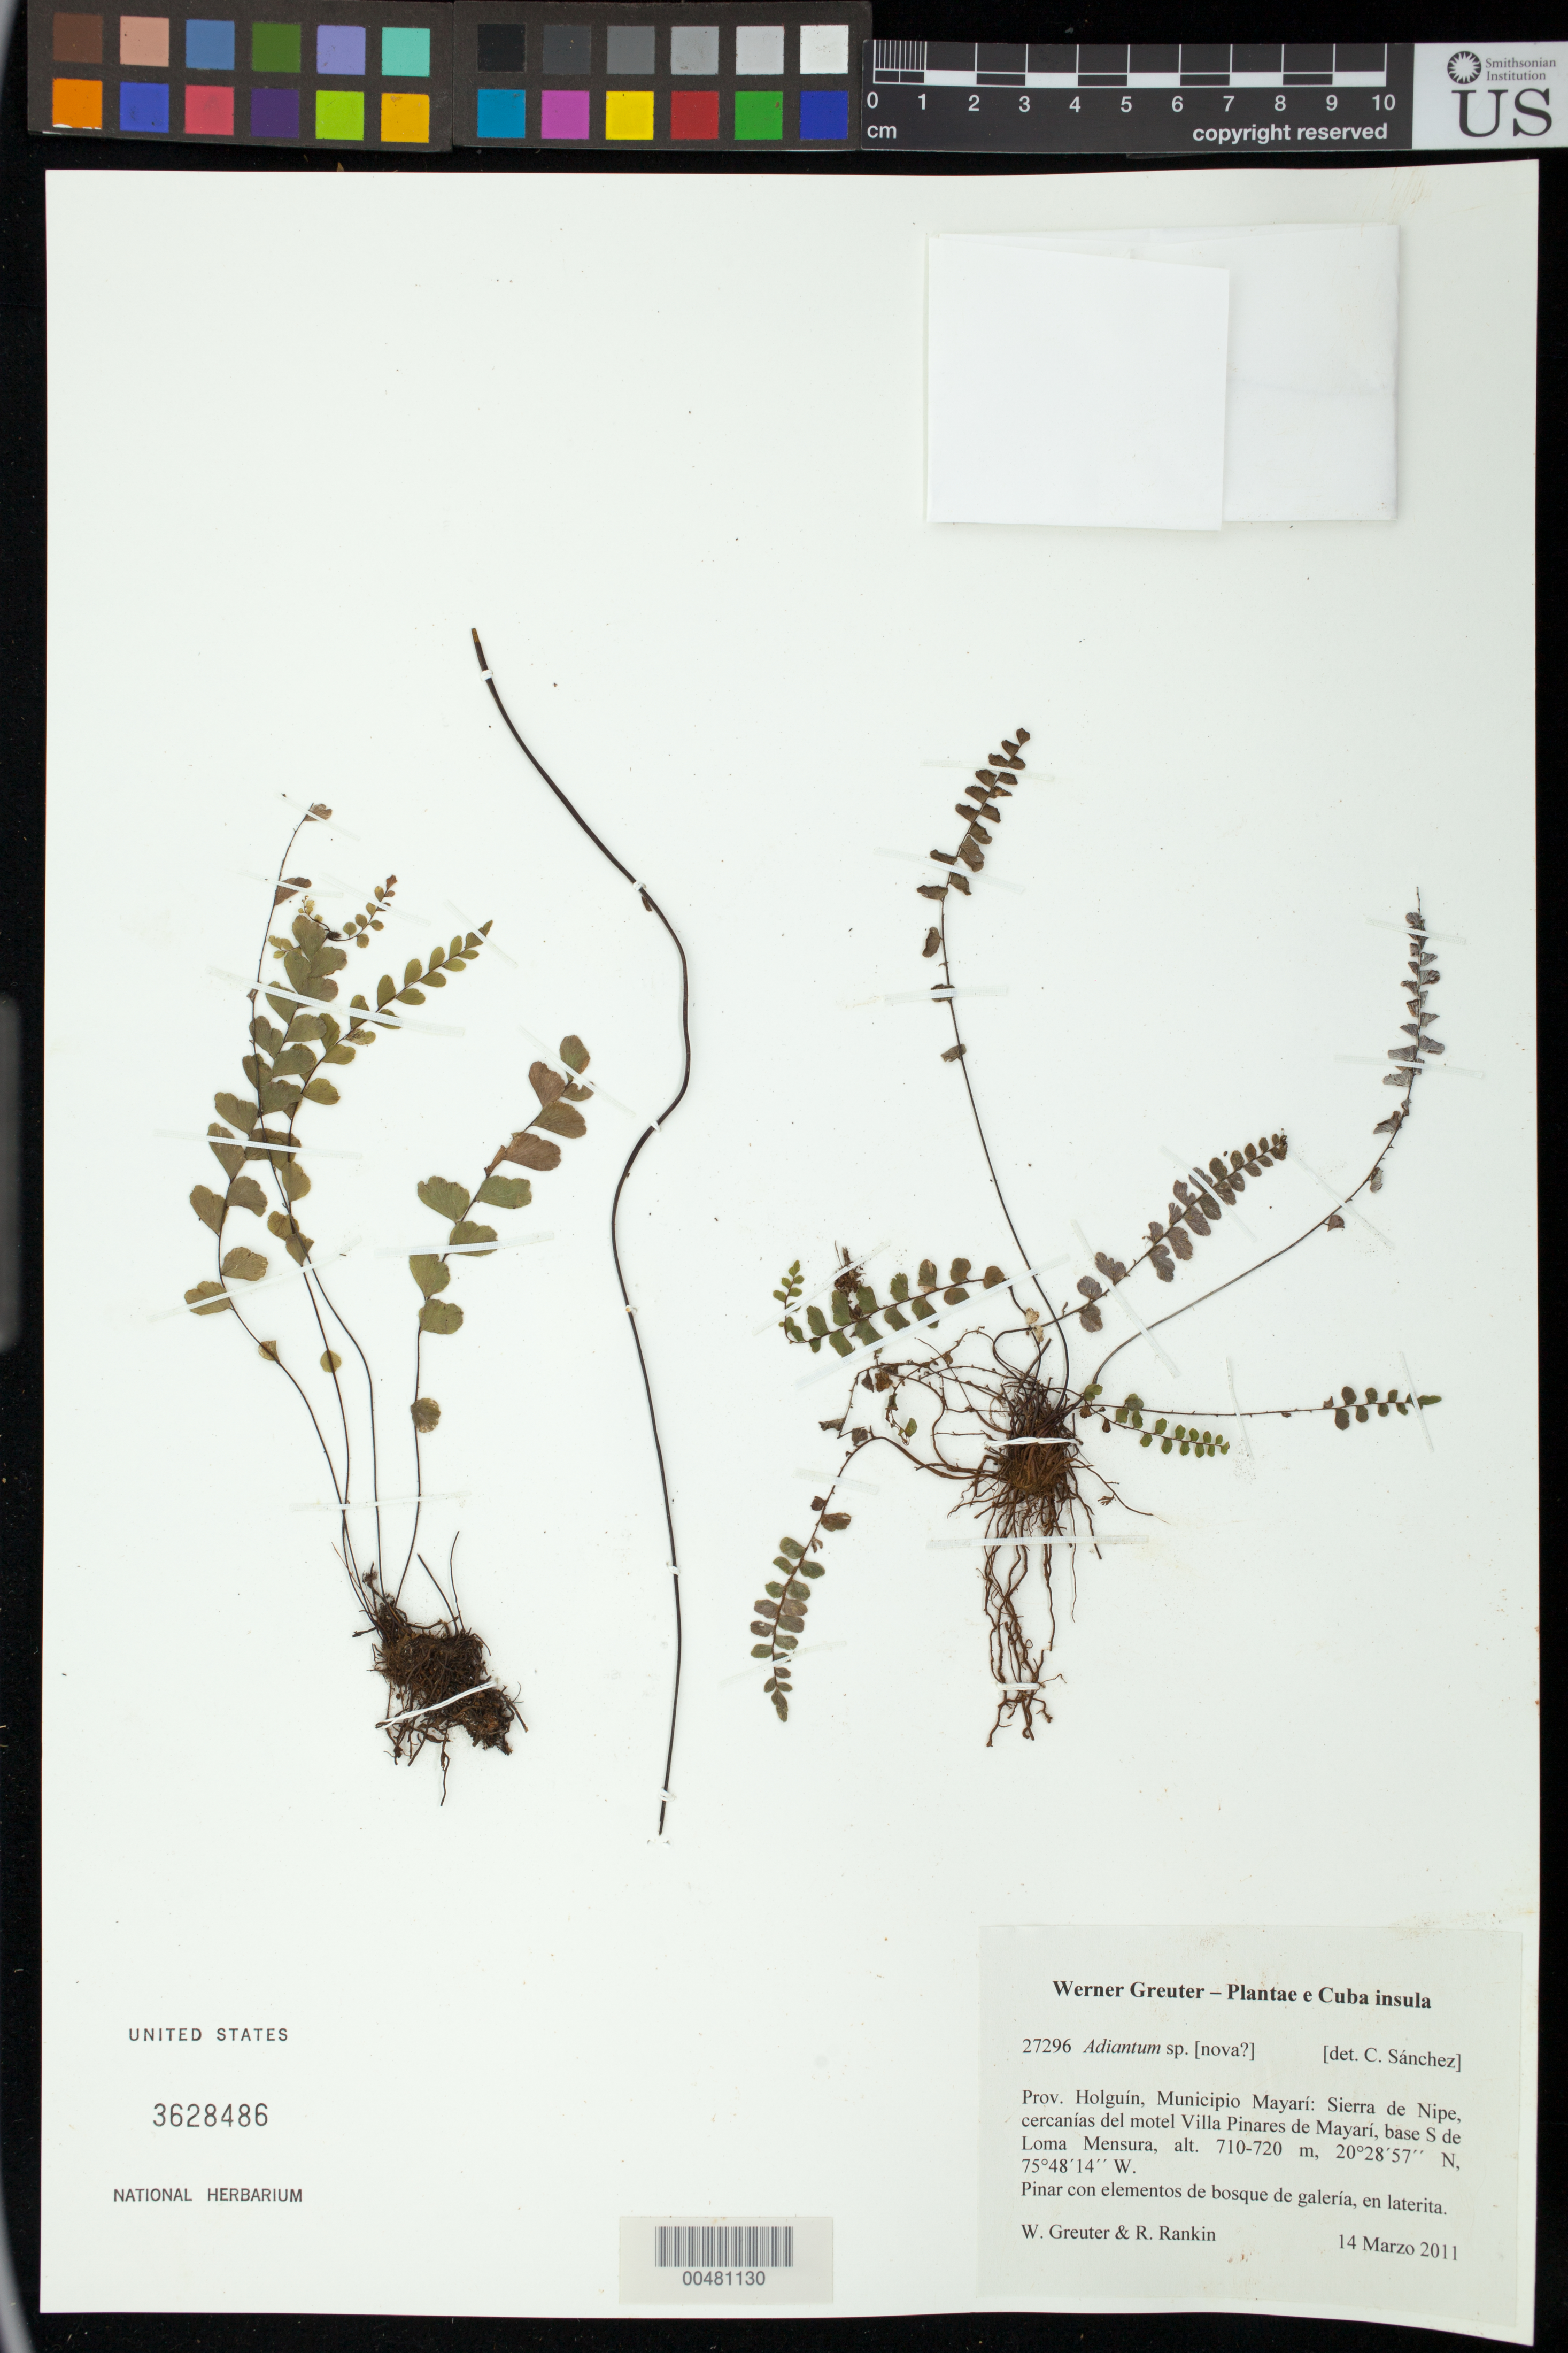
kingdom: Plantae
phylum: Tracheophyta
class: Polypodiopsida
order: Polypodiales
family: Pteridaceae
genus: Adiantum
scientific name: Adiantum sp.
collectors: W. R. Greuter & R. Rankin Rodriguez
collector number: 27296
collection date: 2011-03-14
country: Cuba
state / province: Holguin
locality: Mun. Mayarí, Sierra de Nipe, cercanías motel Villa Pinares de Mayarí, base S de Loma Mensura.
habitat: Pinar con elementos de bosque de galería, en laterita.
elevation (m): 710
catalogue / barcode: US 3628486